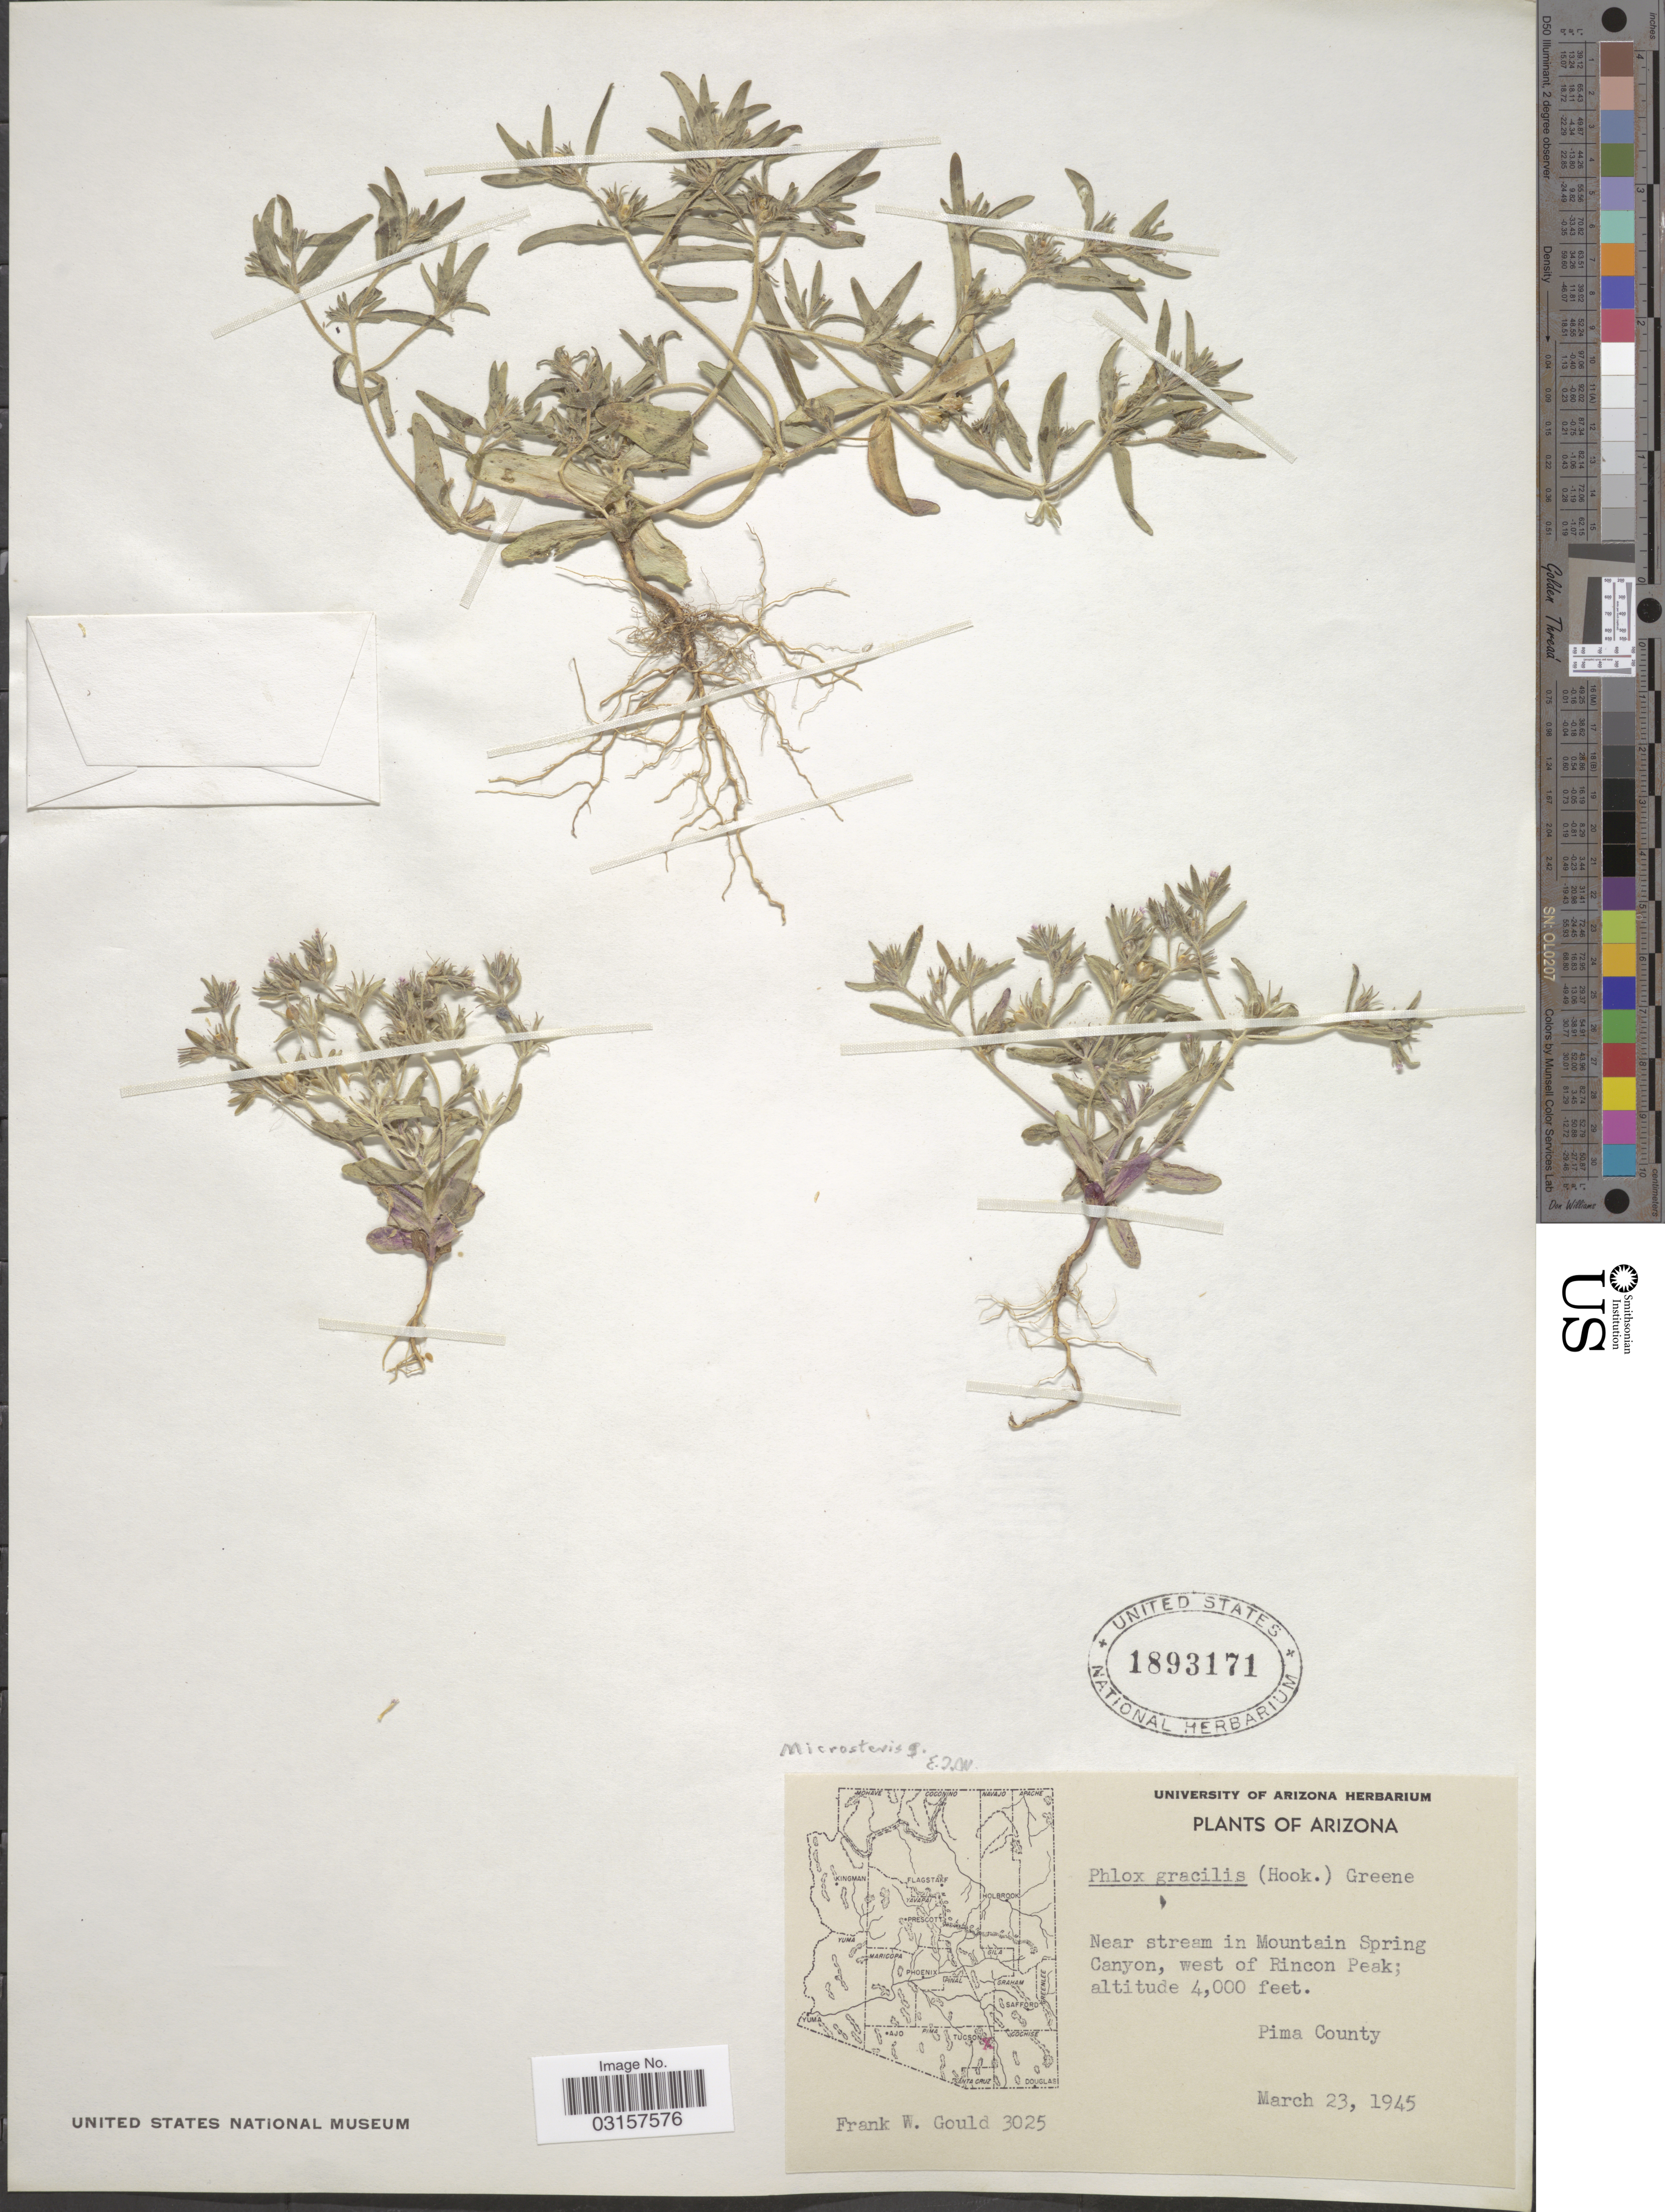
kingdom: Plantae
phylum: Tracheophyta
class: Magnoliopsida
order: Ericales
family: Polemoniaceae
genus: Microsteris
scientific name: Microsteris gracilis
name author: (Hook.) Greene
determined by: (US) Smithsonian Institution - National Museum of Natural History - Department of Botany (UNITED STATES)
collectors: F. W. Gould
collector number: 3025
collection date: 1945-03-23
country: United States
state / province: Arizona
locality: Near stream in Mountain Spring Canyon, west of Rincon Peak, Pima County.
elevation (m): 1219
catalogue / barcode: US 1893171